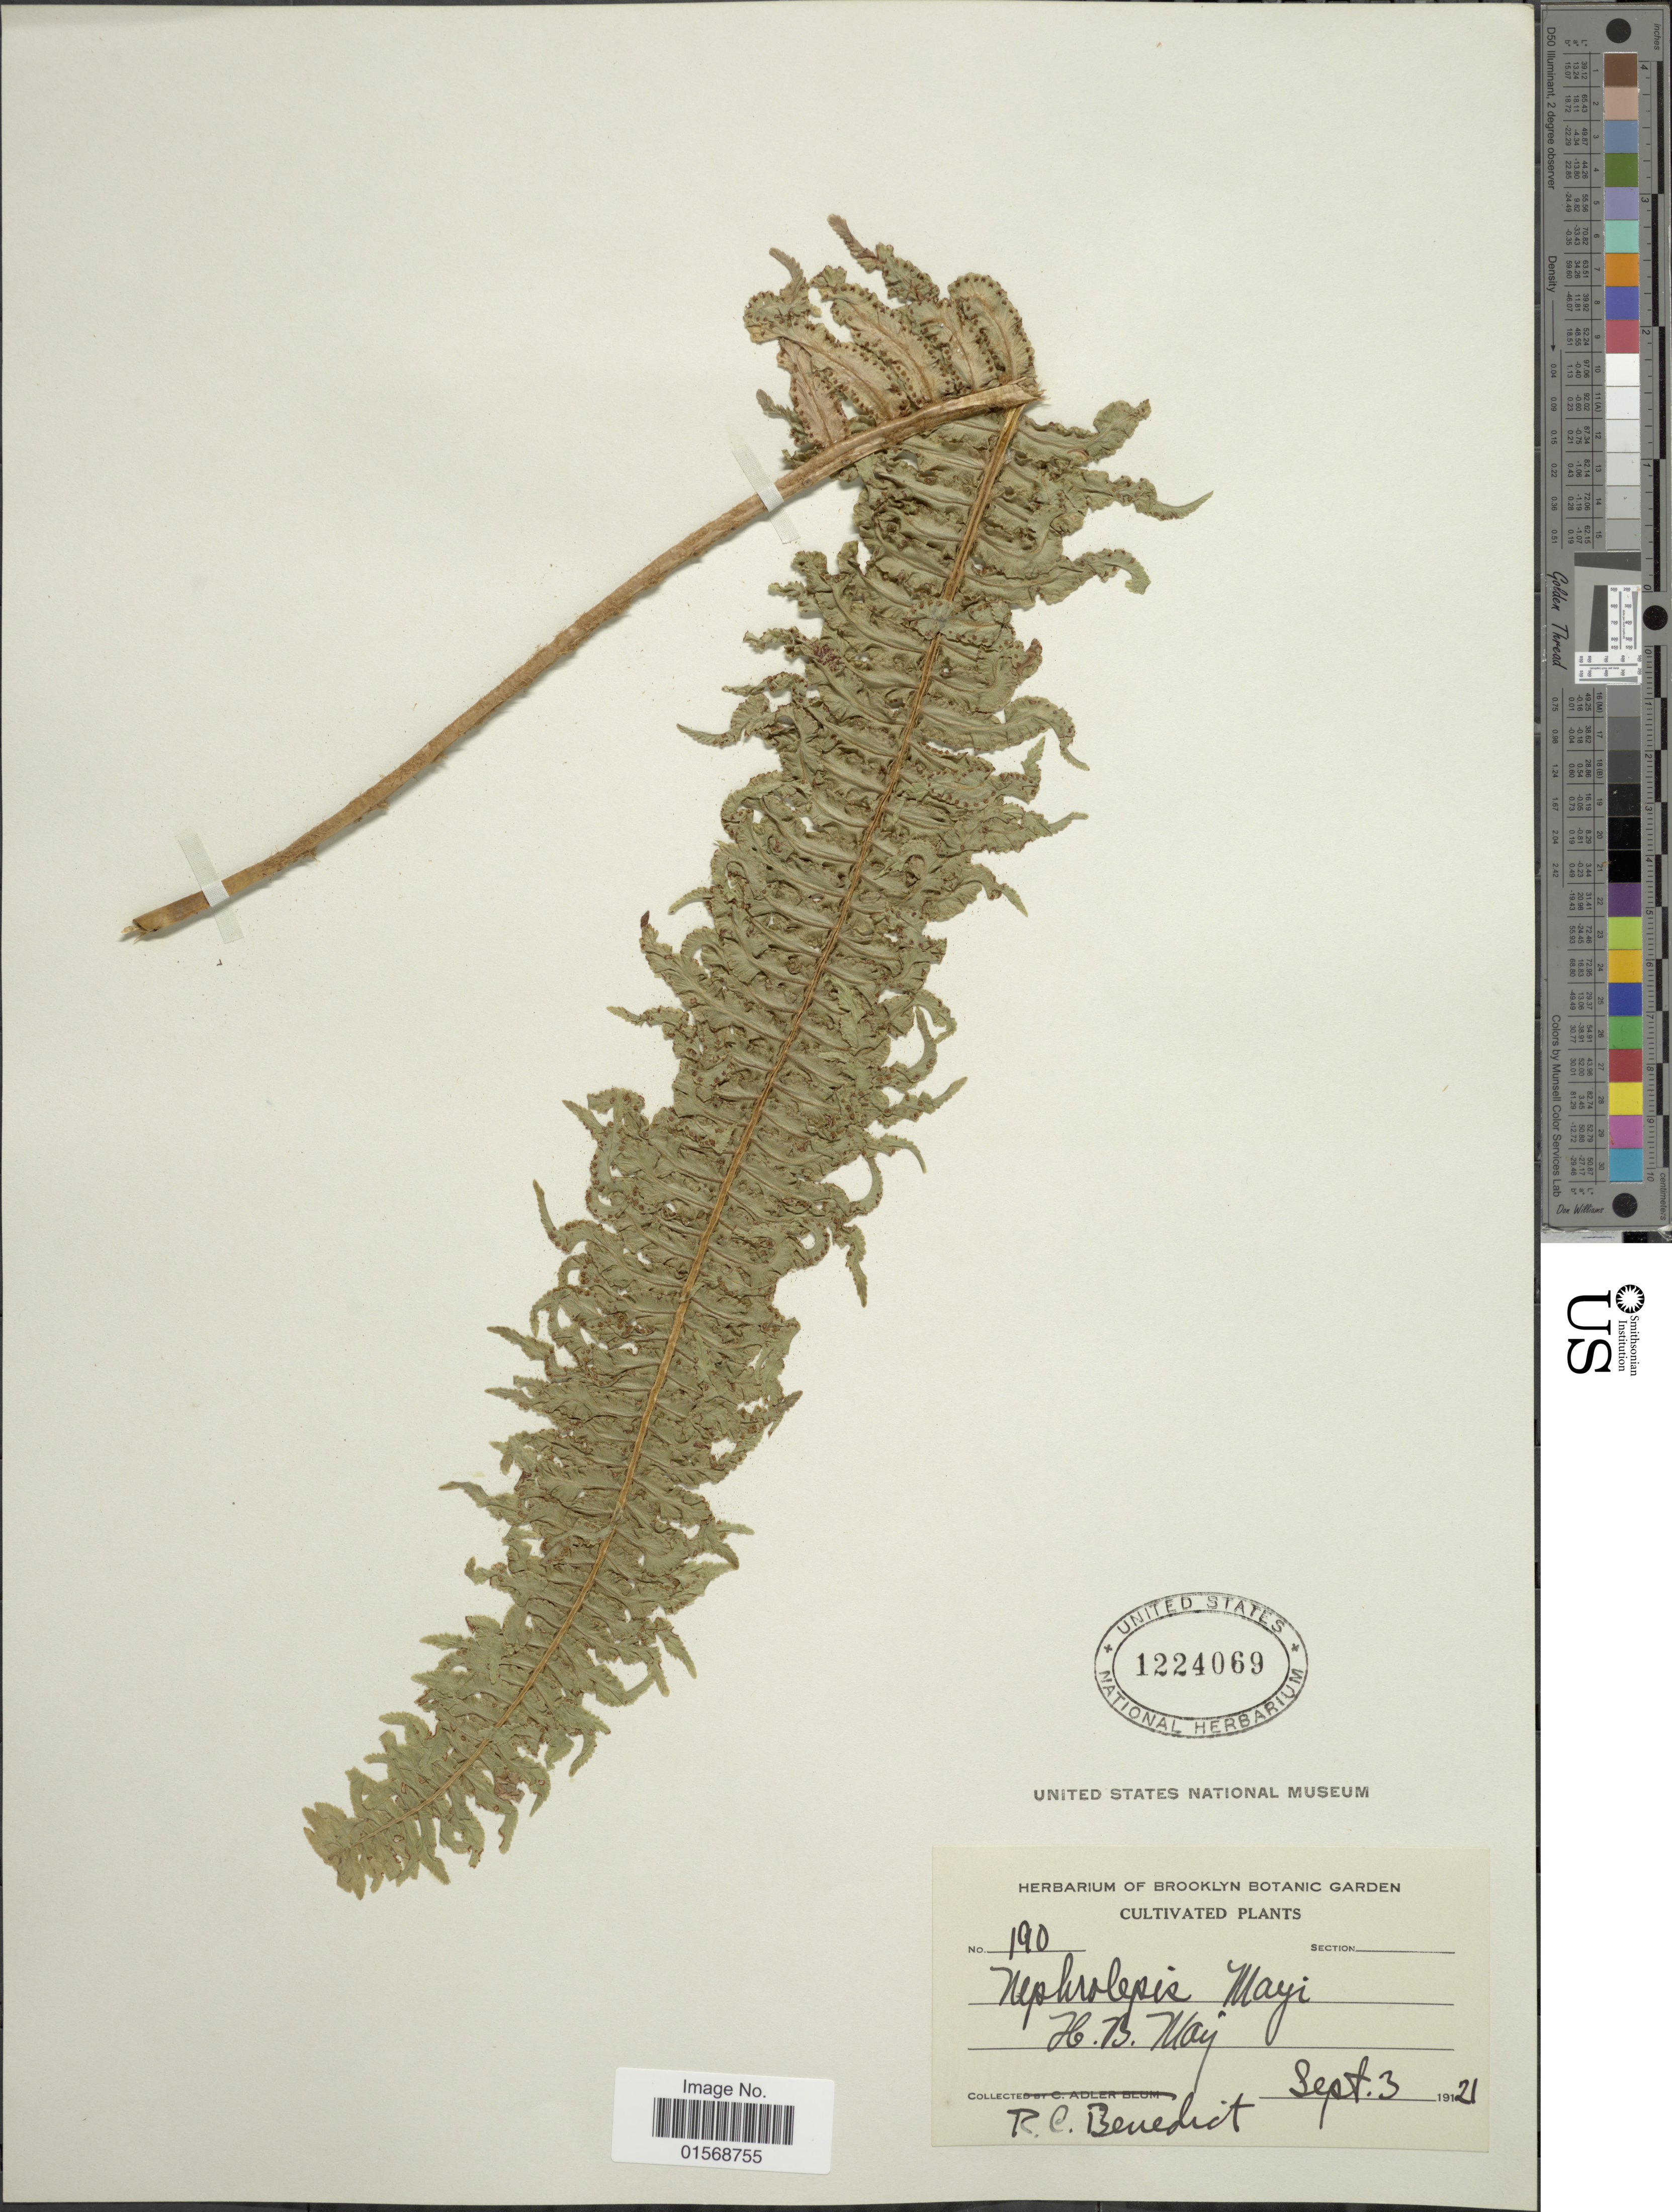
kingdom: Plantae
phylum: Tracheophyta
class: Polypodiopsida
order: Polypodiales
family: Nephrolepidaceae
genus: Nephrolepis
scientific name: Nephrolepis hirsutula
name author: (G. Forst.) C. Presl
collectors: R. C. Benedict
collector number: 190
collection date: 1921-09-03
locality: H. B. May.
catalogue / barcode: US 1224069